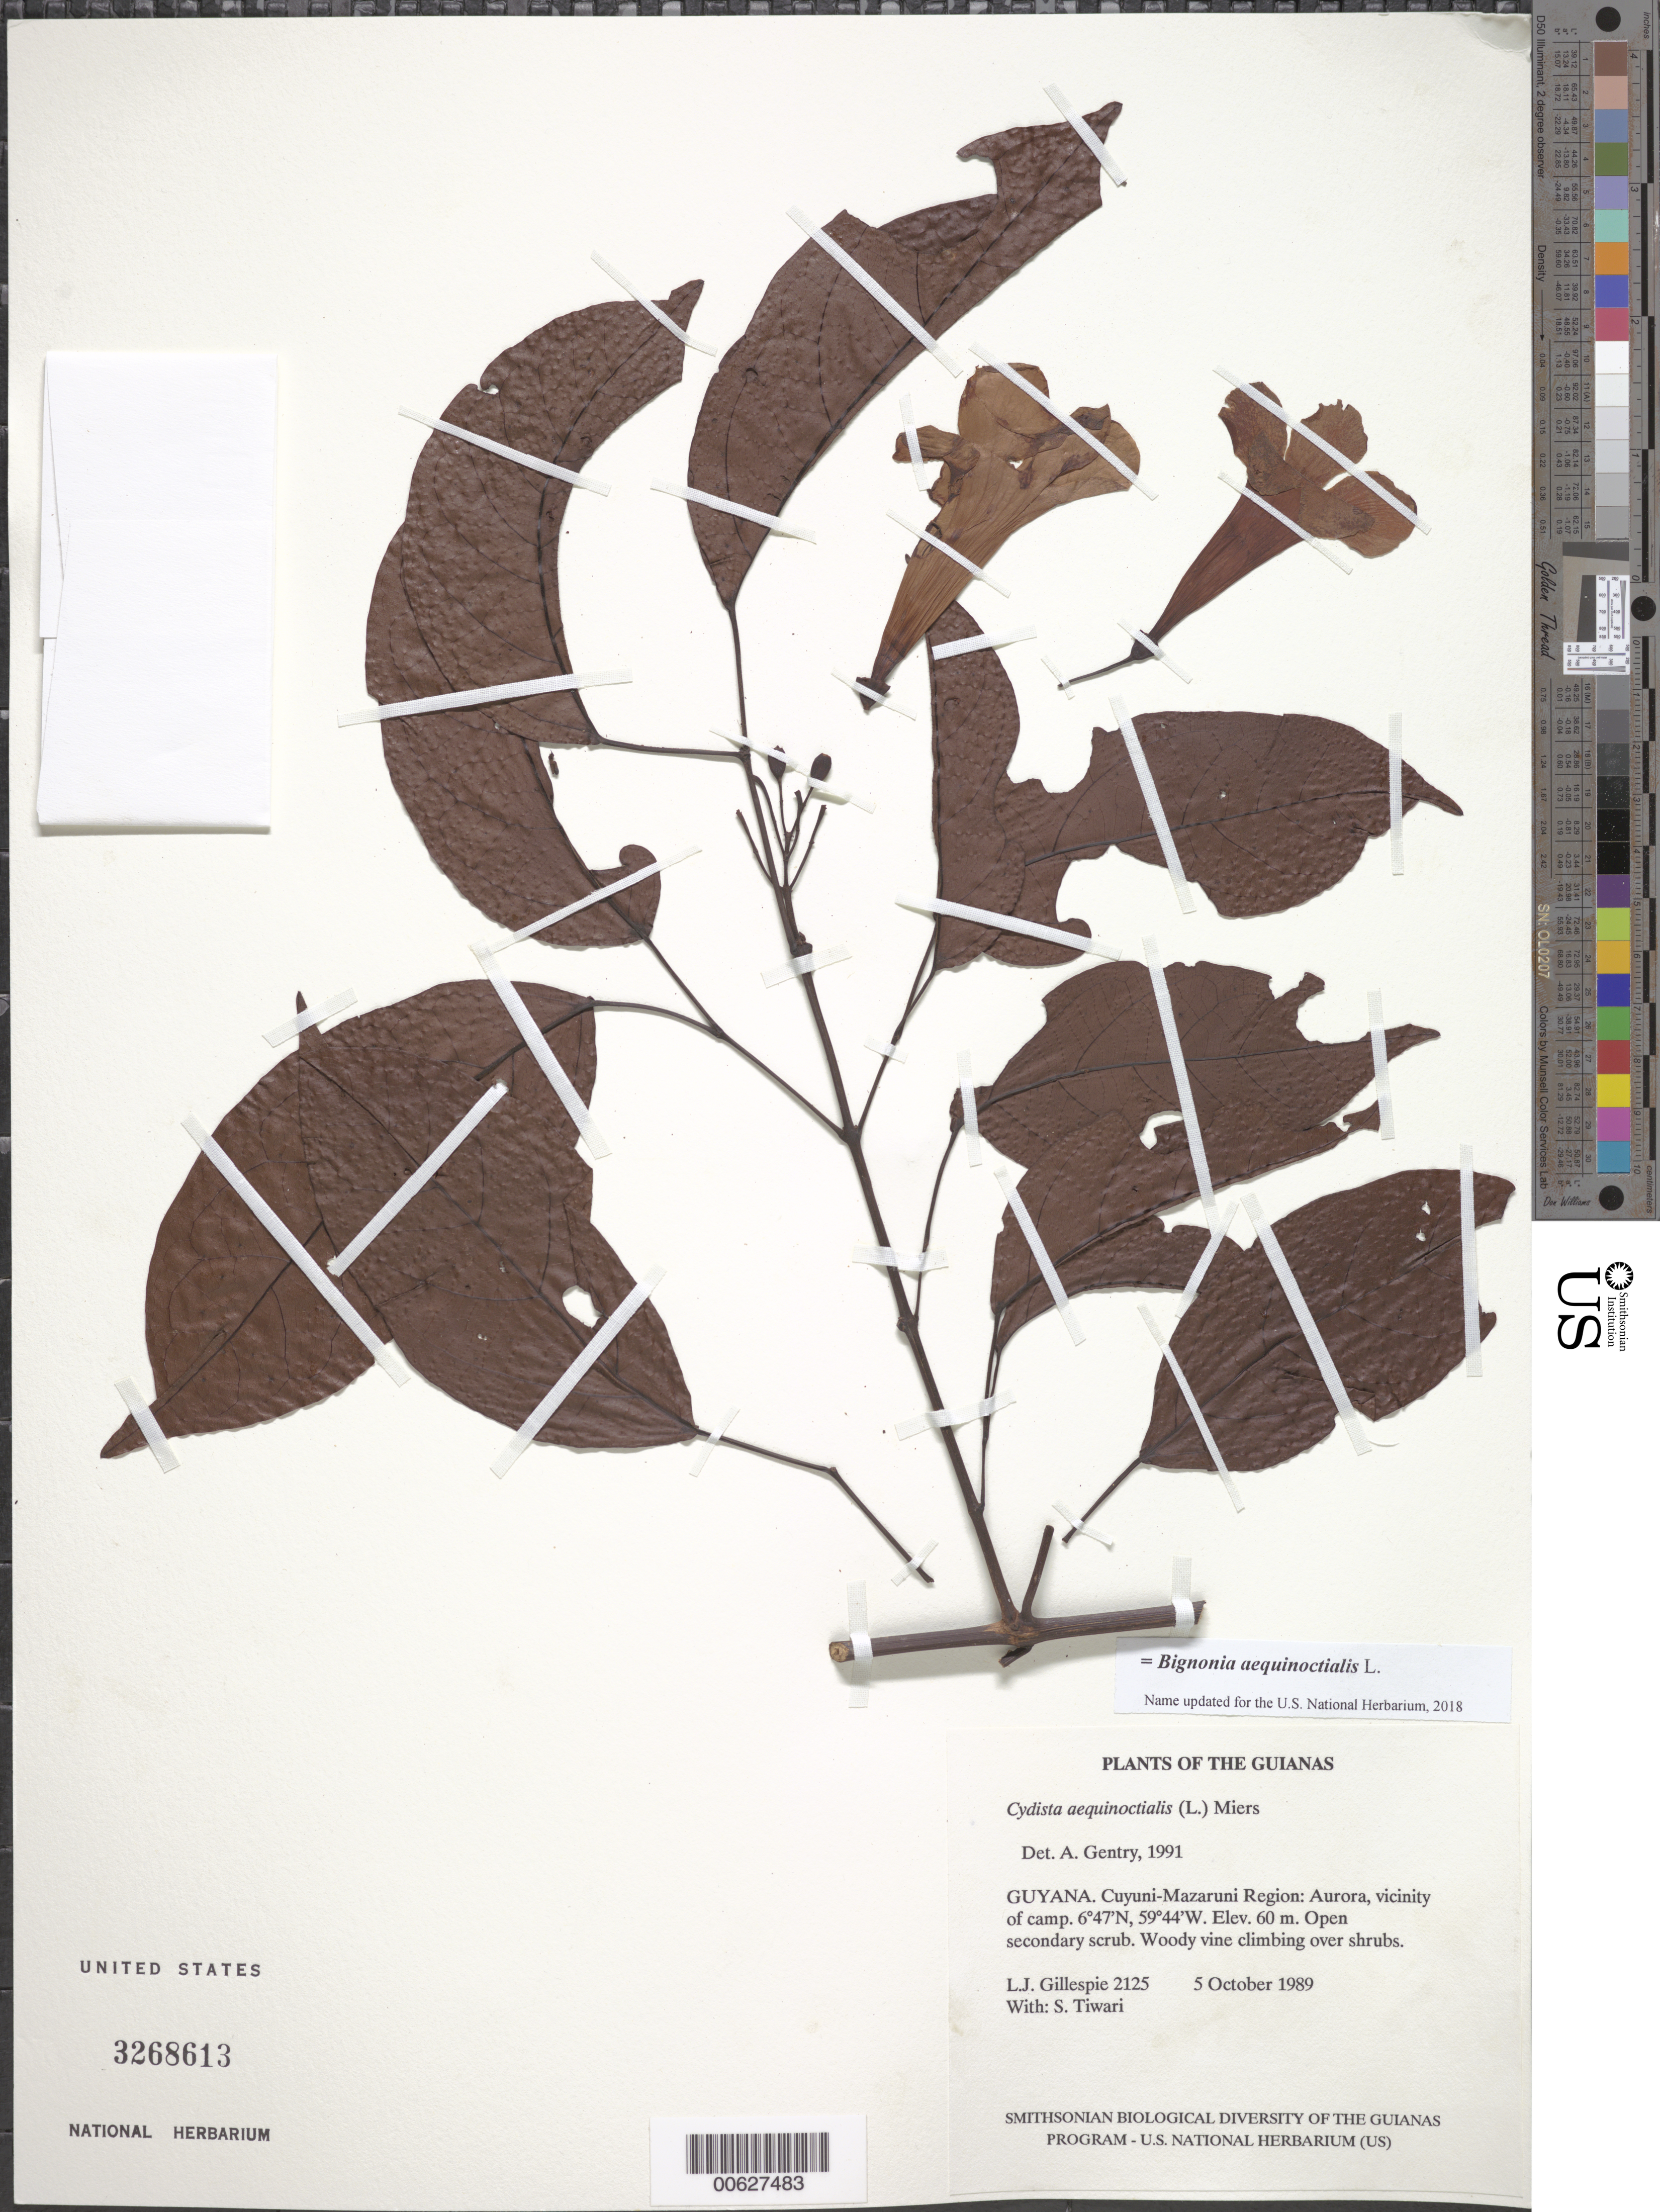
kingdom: Plantae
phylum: Tracheophyta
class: Magnoliopsida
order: Lamiales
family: Bignoniaceae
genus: Bignonia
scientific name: Bignonia aequinoctialis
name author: L.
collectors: L. J. Gillespie & S. Tiwari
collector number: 2125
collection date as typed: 5 October 1989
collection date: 1989-10-05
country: Guyana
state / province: Cuyuni-Mazaruni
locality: Aurora, vicinity of camp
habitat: Open secondary scrub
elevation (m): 60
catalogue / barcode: US 3268613